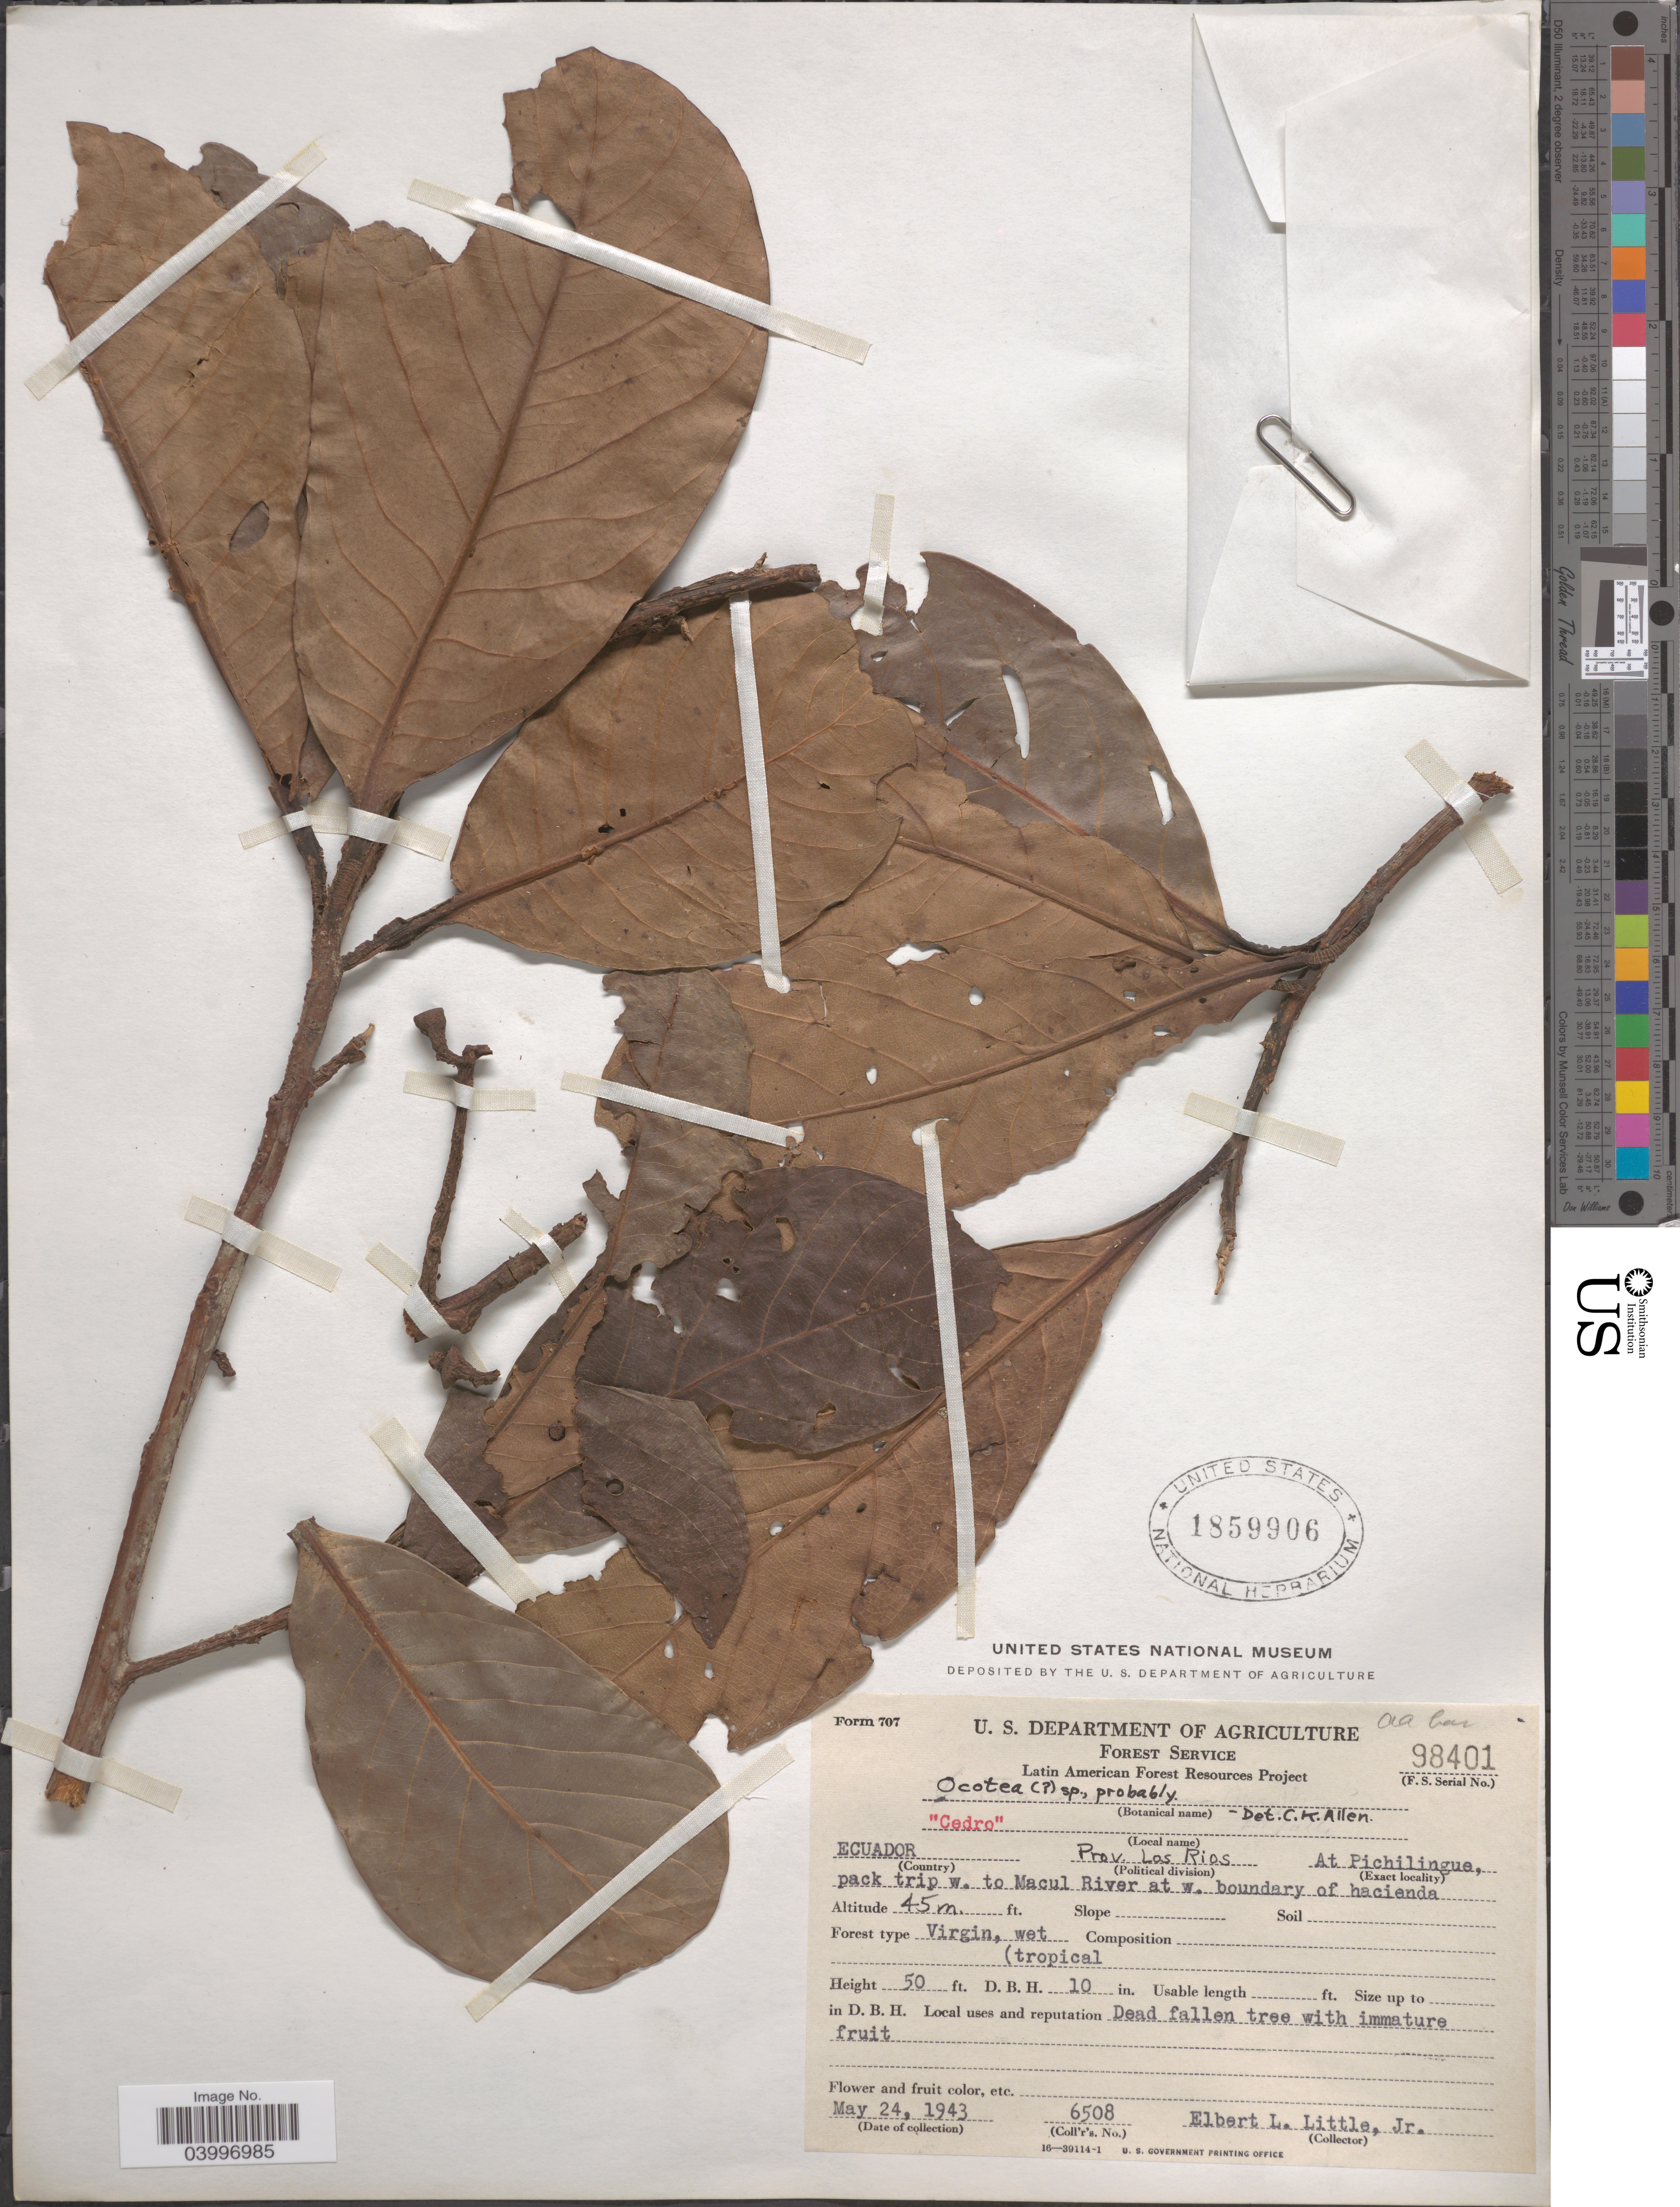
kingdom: Plantae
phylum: Tracheophyta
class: Magnoliopsida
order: Laurales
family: Lauraceae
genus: Ocotea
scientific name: Ocotea sp.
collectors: E. L. Little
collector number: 6508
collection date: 1943-05-24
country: Ecuador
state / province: Los Ríos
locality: At Pichilingua, pack trip w. to Macul River at w. boundary of hacienda.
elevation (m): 45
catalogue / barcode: US 1859906